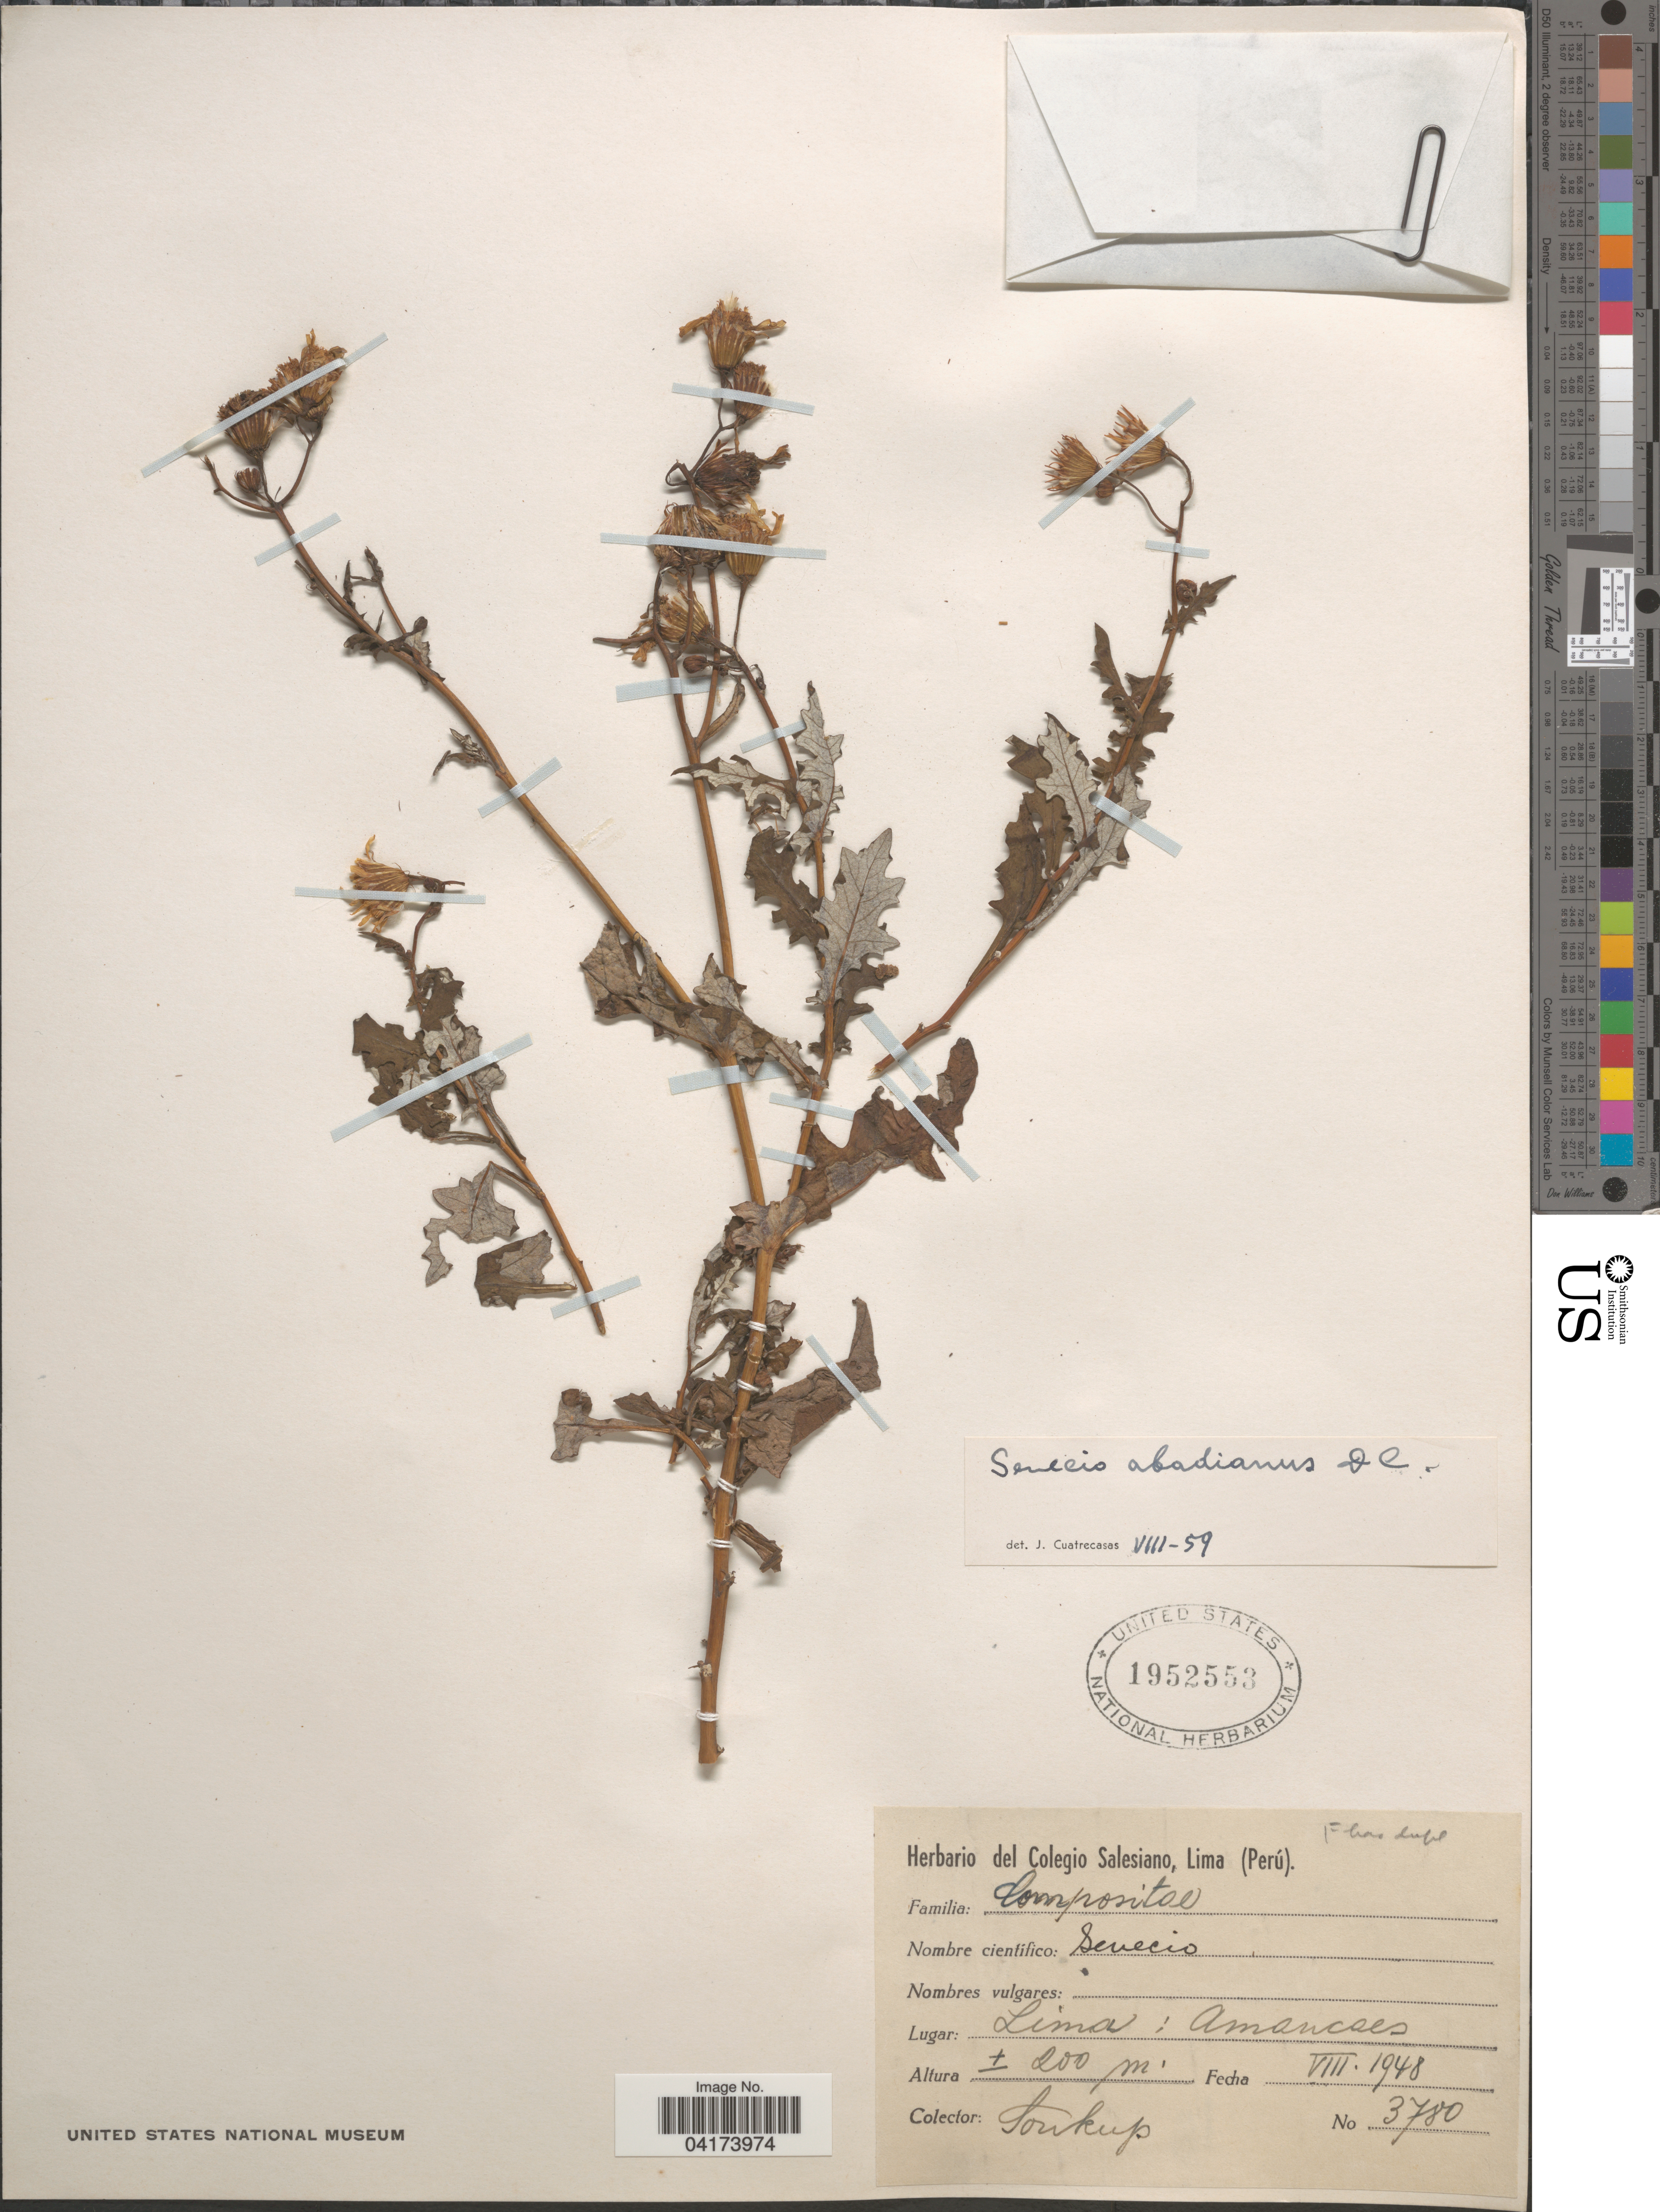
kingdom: Plantae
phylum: Tracheophyta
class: Magnoliopsida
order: Asterales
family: Asteraceae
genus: Senecio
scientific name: Senecio abadianus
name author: DC.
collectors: Soukup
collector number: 3780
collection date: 1948-08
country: Peru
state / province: Lima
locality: Amaneces [interpreted].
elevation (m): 200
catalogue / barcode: US 1952553